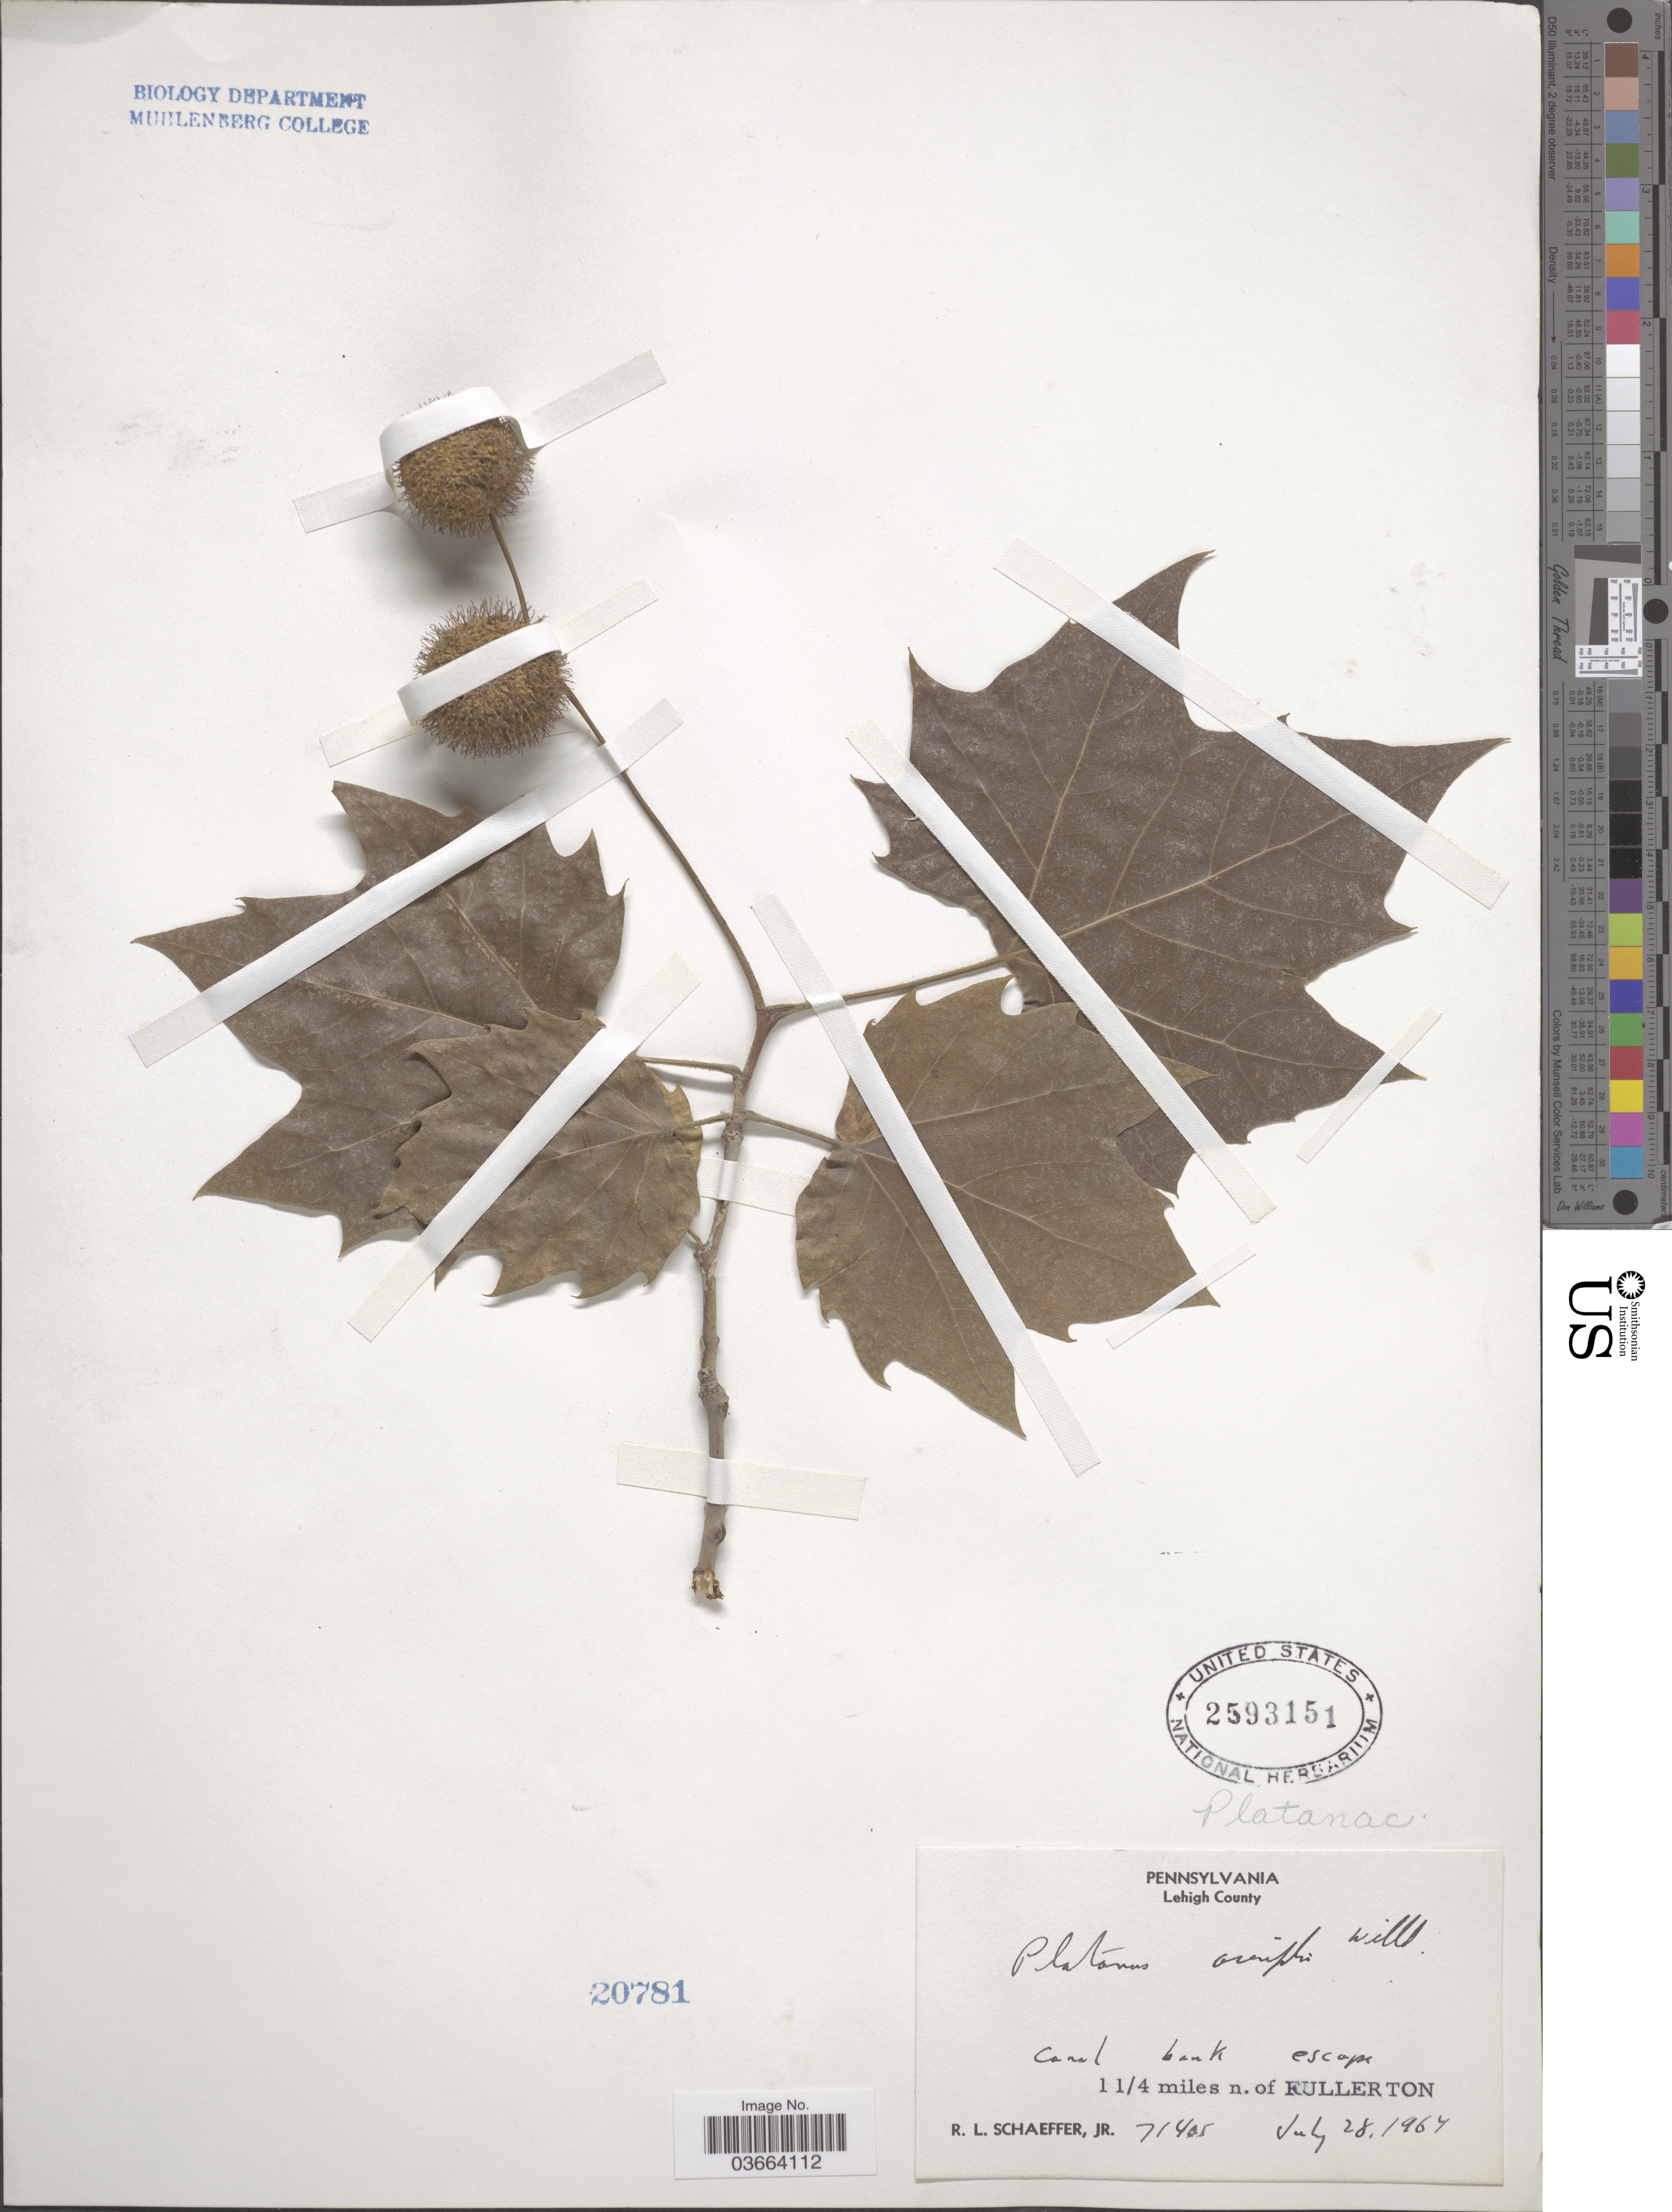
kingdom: Plantae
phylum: Tracheophyta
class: Magnoliopsida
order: Proteales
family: Platanaceae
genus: Platanus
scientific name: Platanus occidentalis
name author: L.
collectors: R. L. Schaeffer Jr.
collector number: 71405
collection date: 1964-07-28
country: United States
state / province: Pennsylvania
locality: Lehigh County. Canal bank escape. 11/4 miles n. of Fullerton.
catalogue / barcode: US 2593151